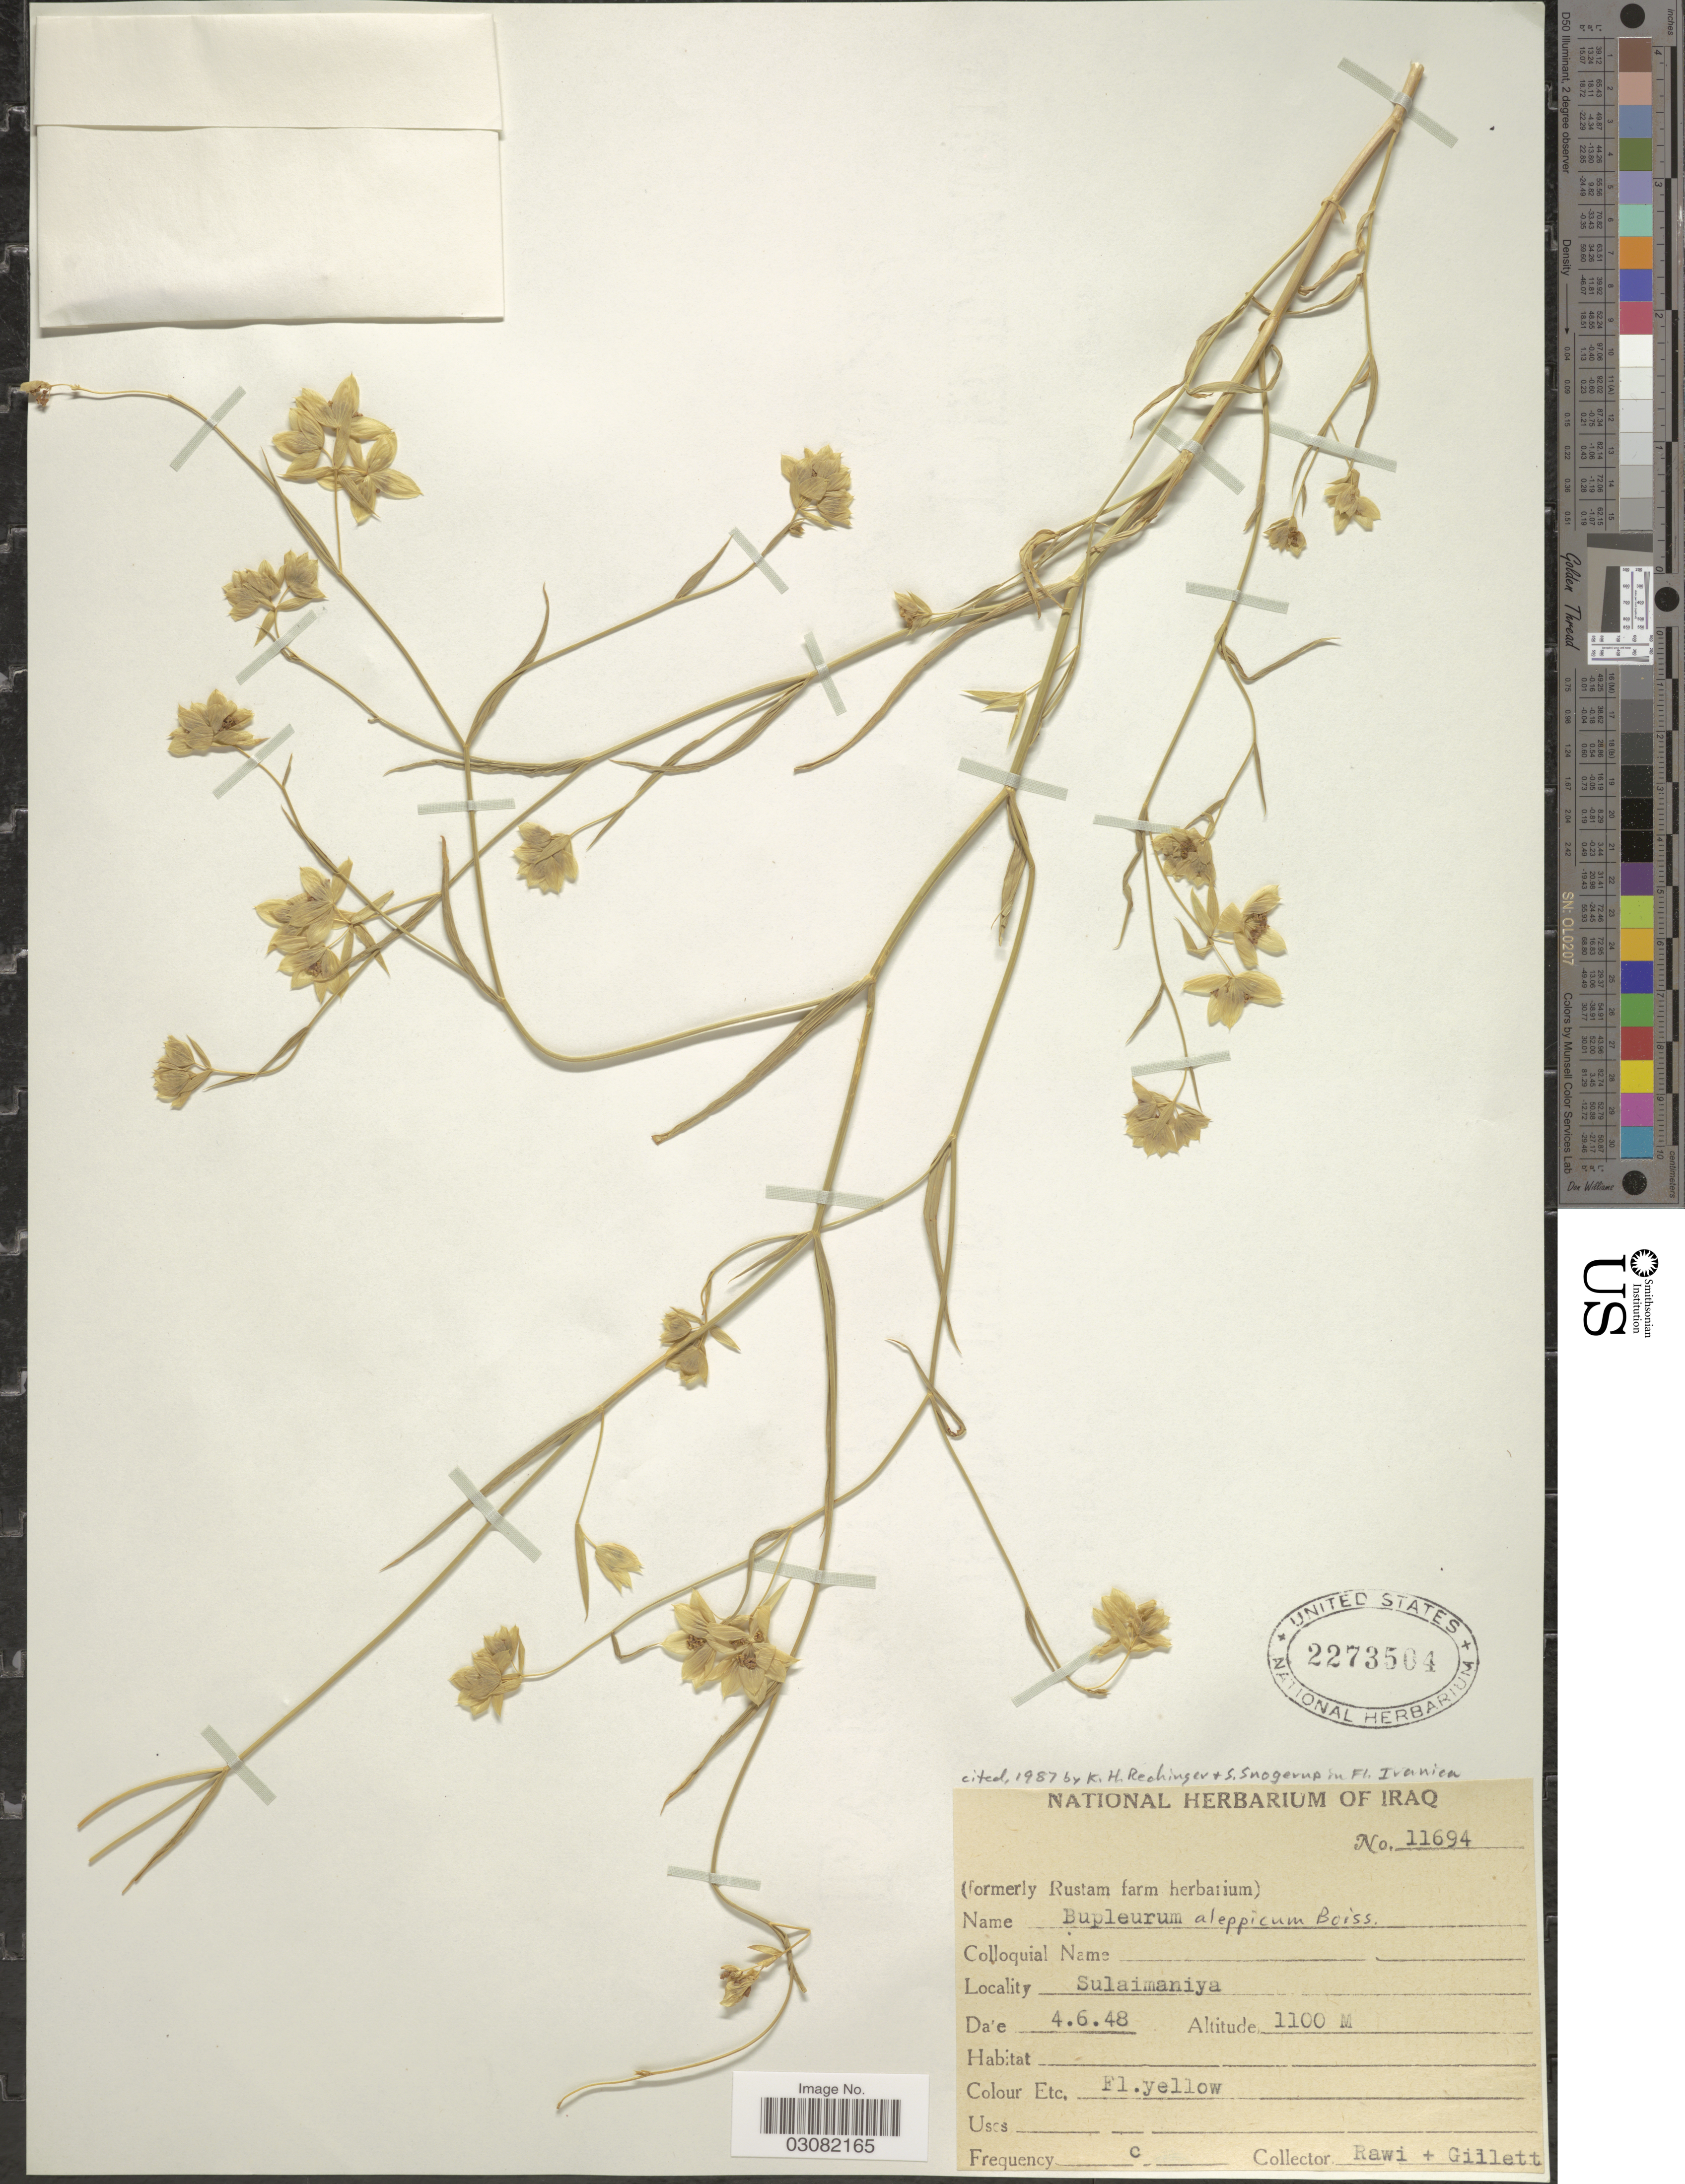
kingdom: Plantae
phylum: Tracheophyta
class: Magnoliopsida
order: Apiales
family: Apiaceae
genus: Bupleurum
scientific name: Bupleurum aleppicum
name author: Boiss.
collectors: -. Rawi & Gillett, --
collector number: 11694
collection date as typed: Transcribed d/m/y: 4/6/48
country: Iraq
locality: Sulaimaniya.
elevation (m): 1100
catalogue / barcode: US 2273504